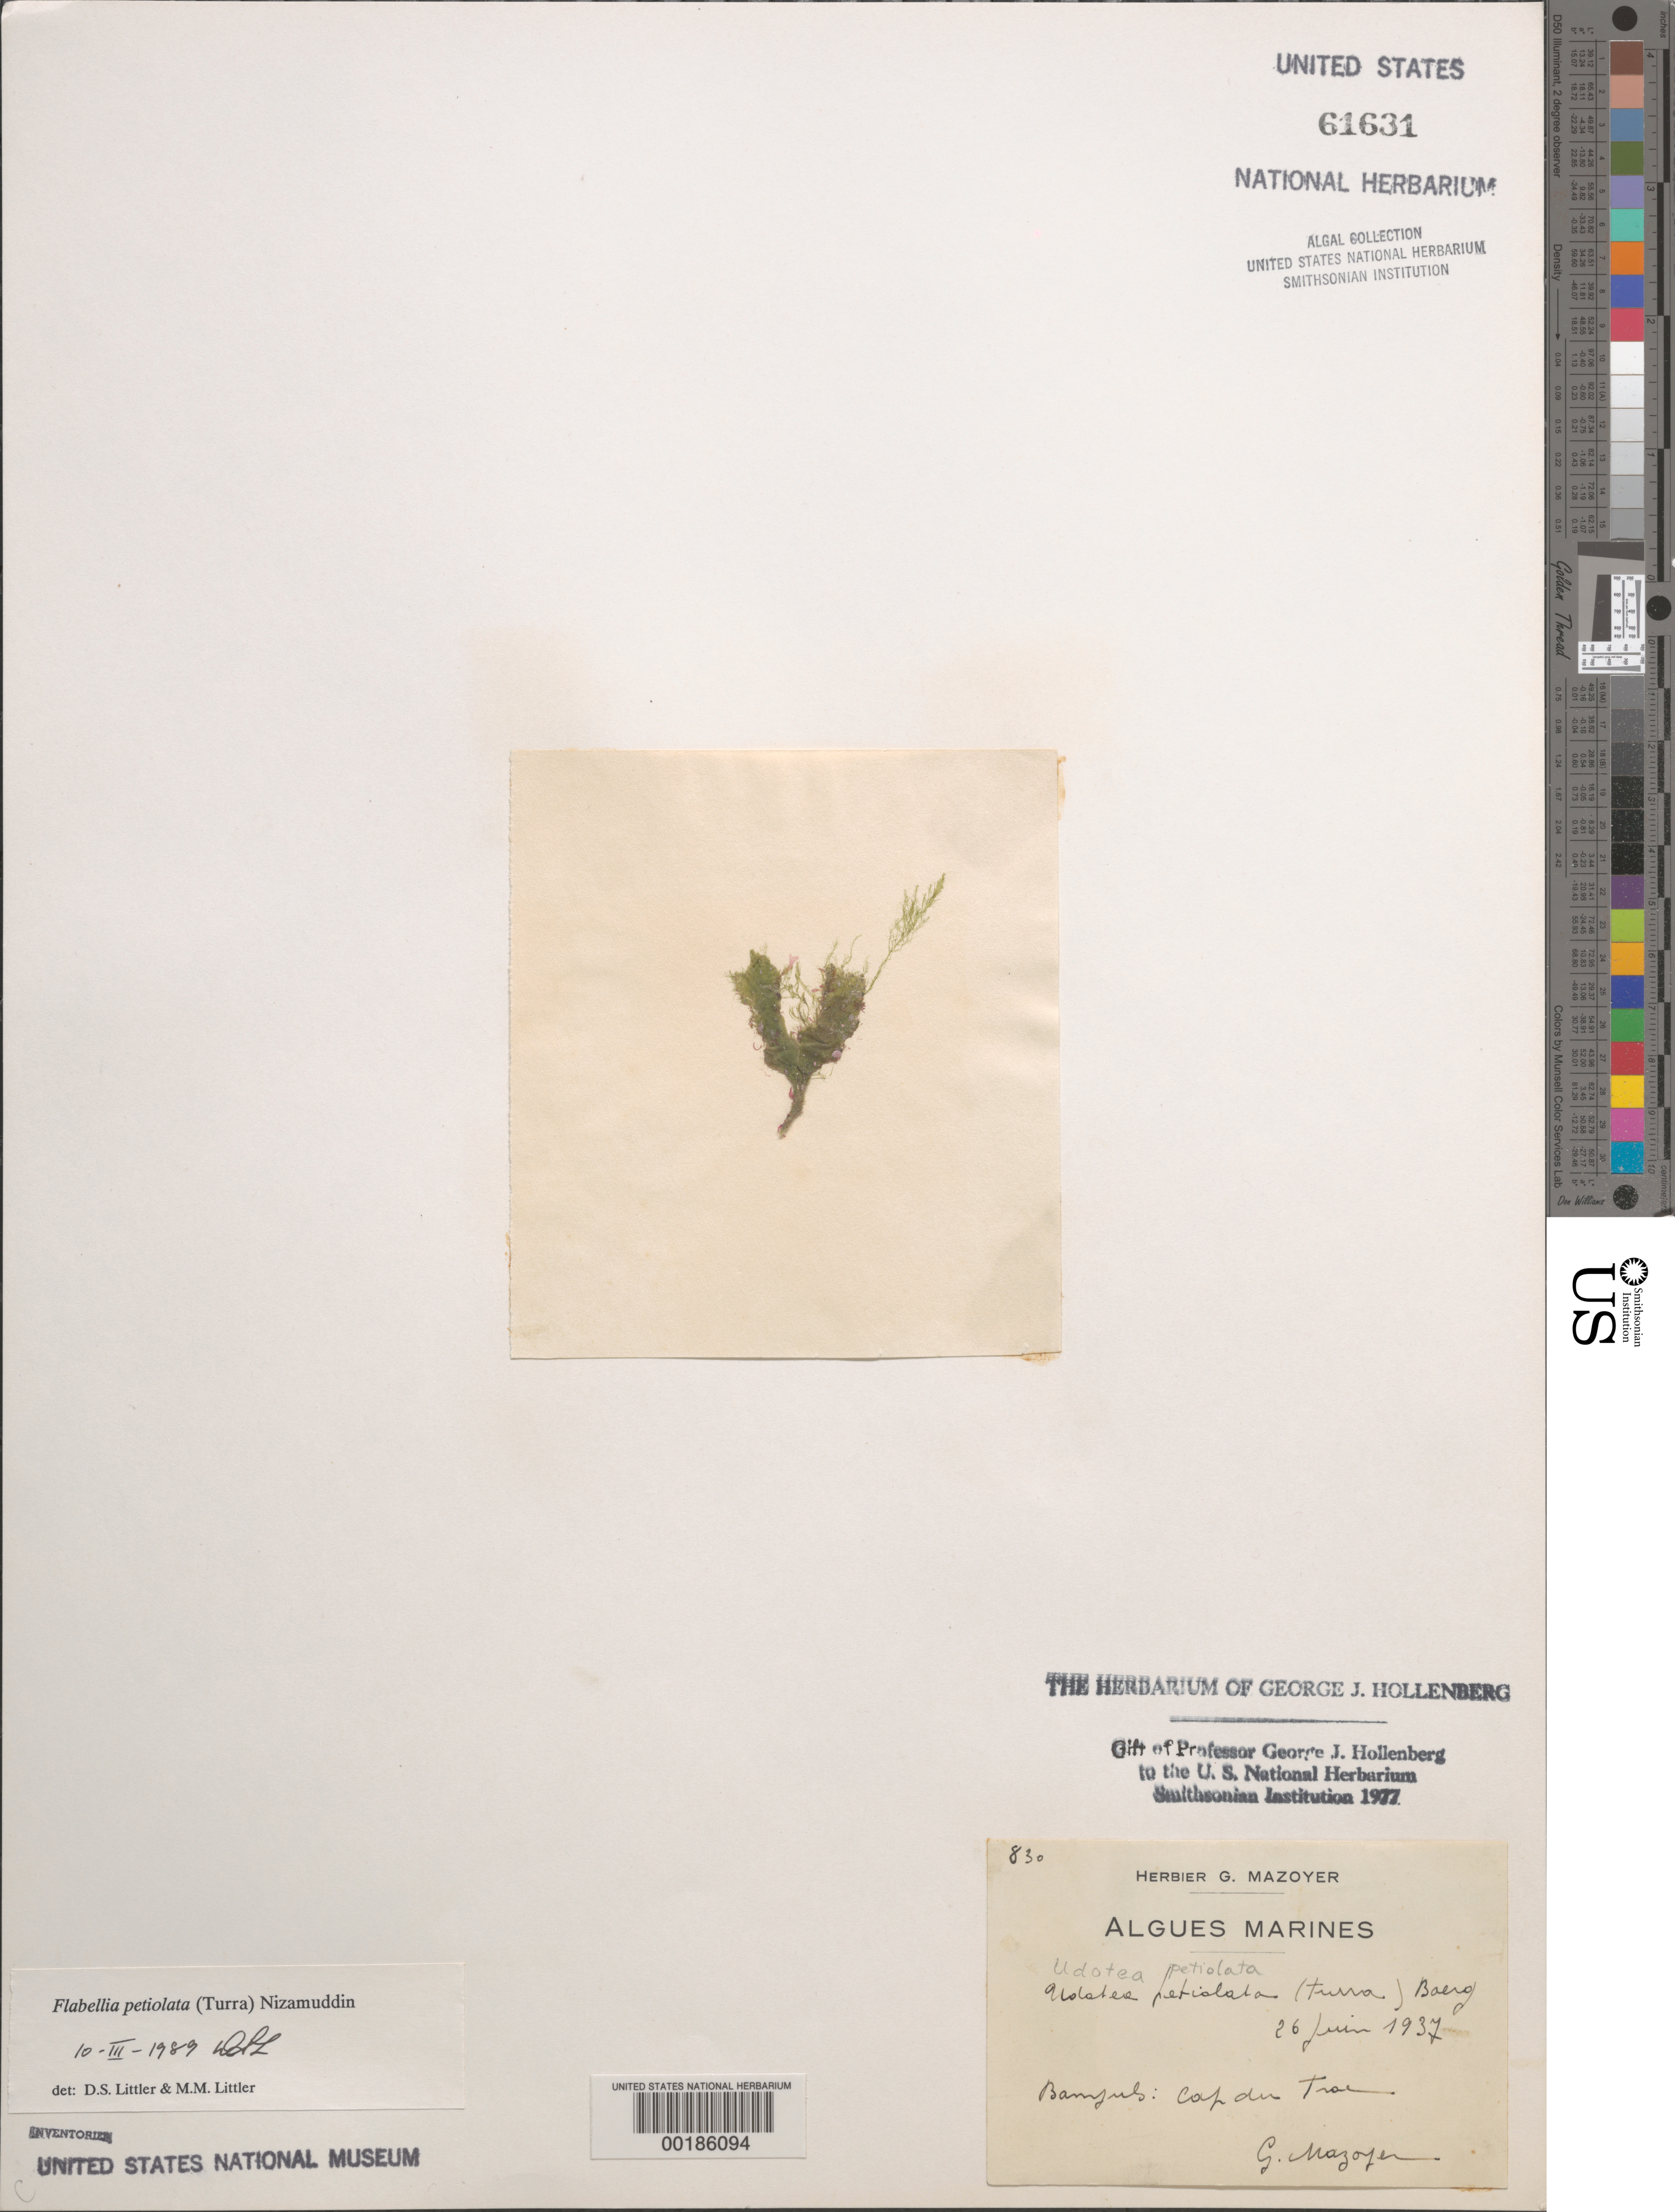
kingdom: Plantae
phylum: Chlorophyta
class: Ulvophyceae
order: Bryopsidales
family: Codiaceae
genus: Flabellia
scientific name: Flabellia petiolata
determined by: Littler, D. S.; Littler, M. M.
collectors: G. Feldman-Mazoyer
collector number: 830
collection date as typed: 26 Jun 1937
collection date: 1937-06-26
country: France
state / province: Occitanie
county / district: Pyrénées-Orientales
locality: Banyuls-sur-Mer, Cap du Troc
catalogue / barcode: US 61631